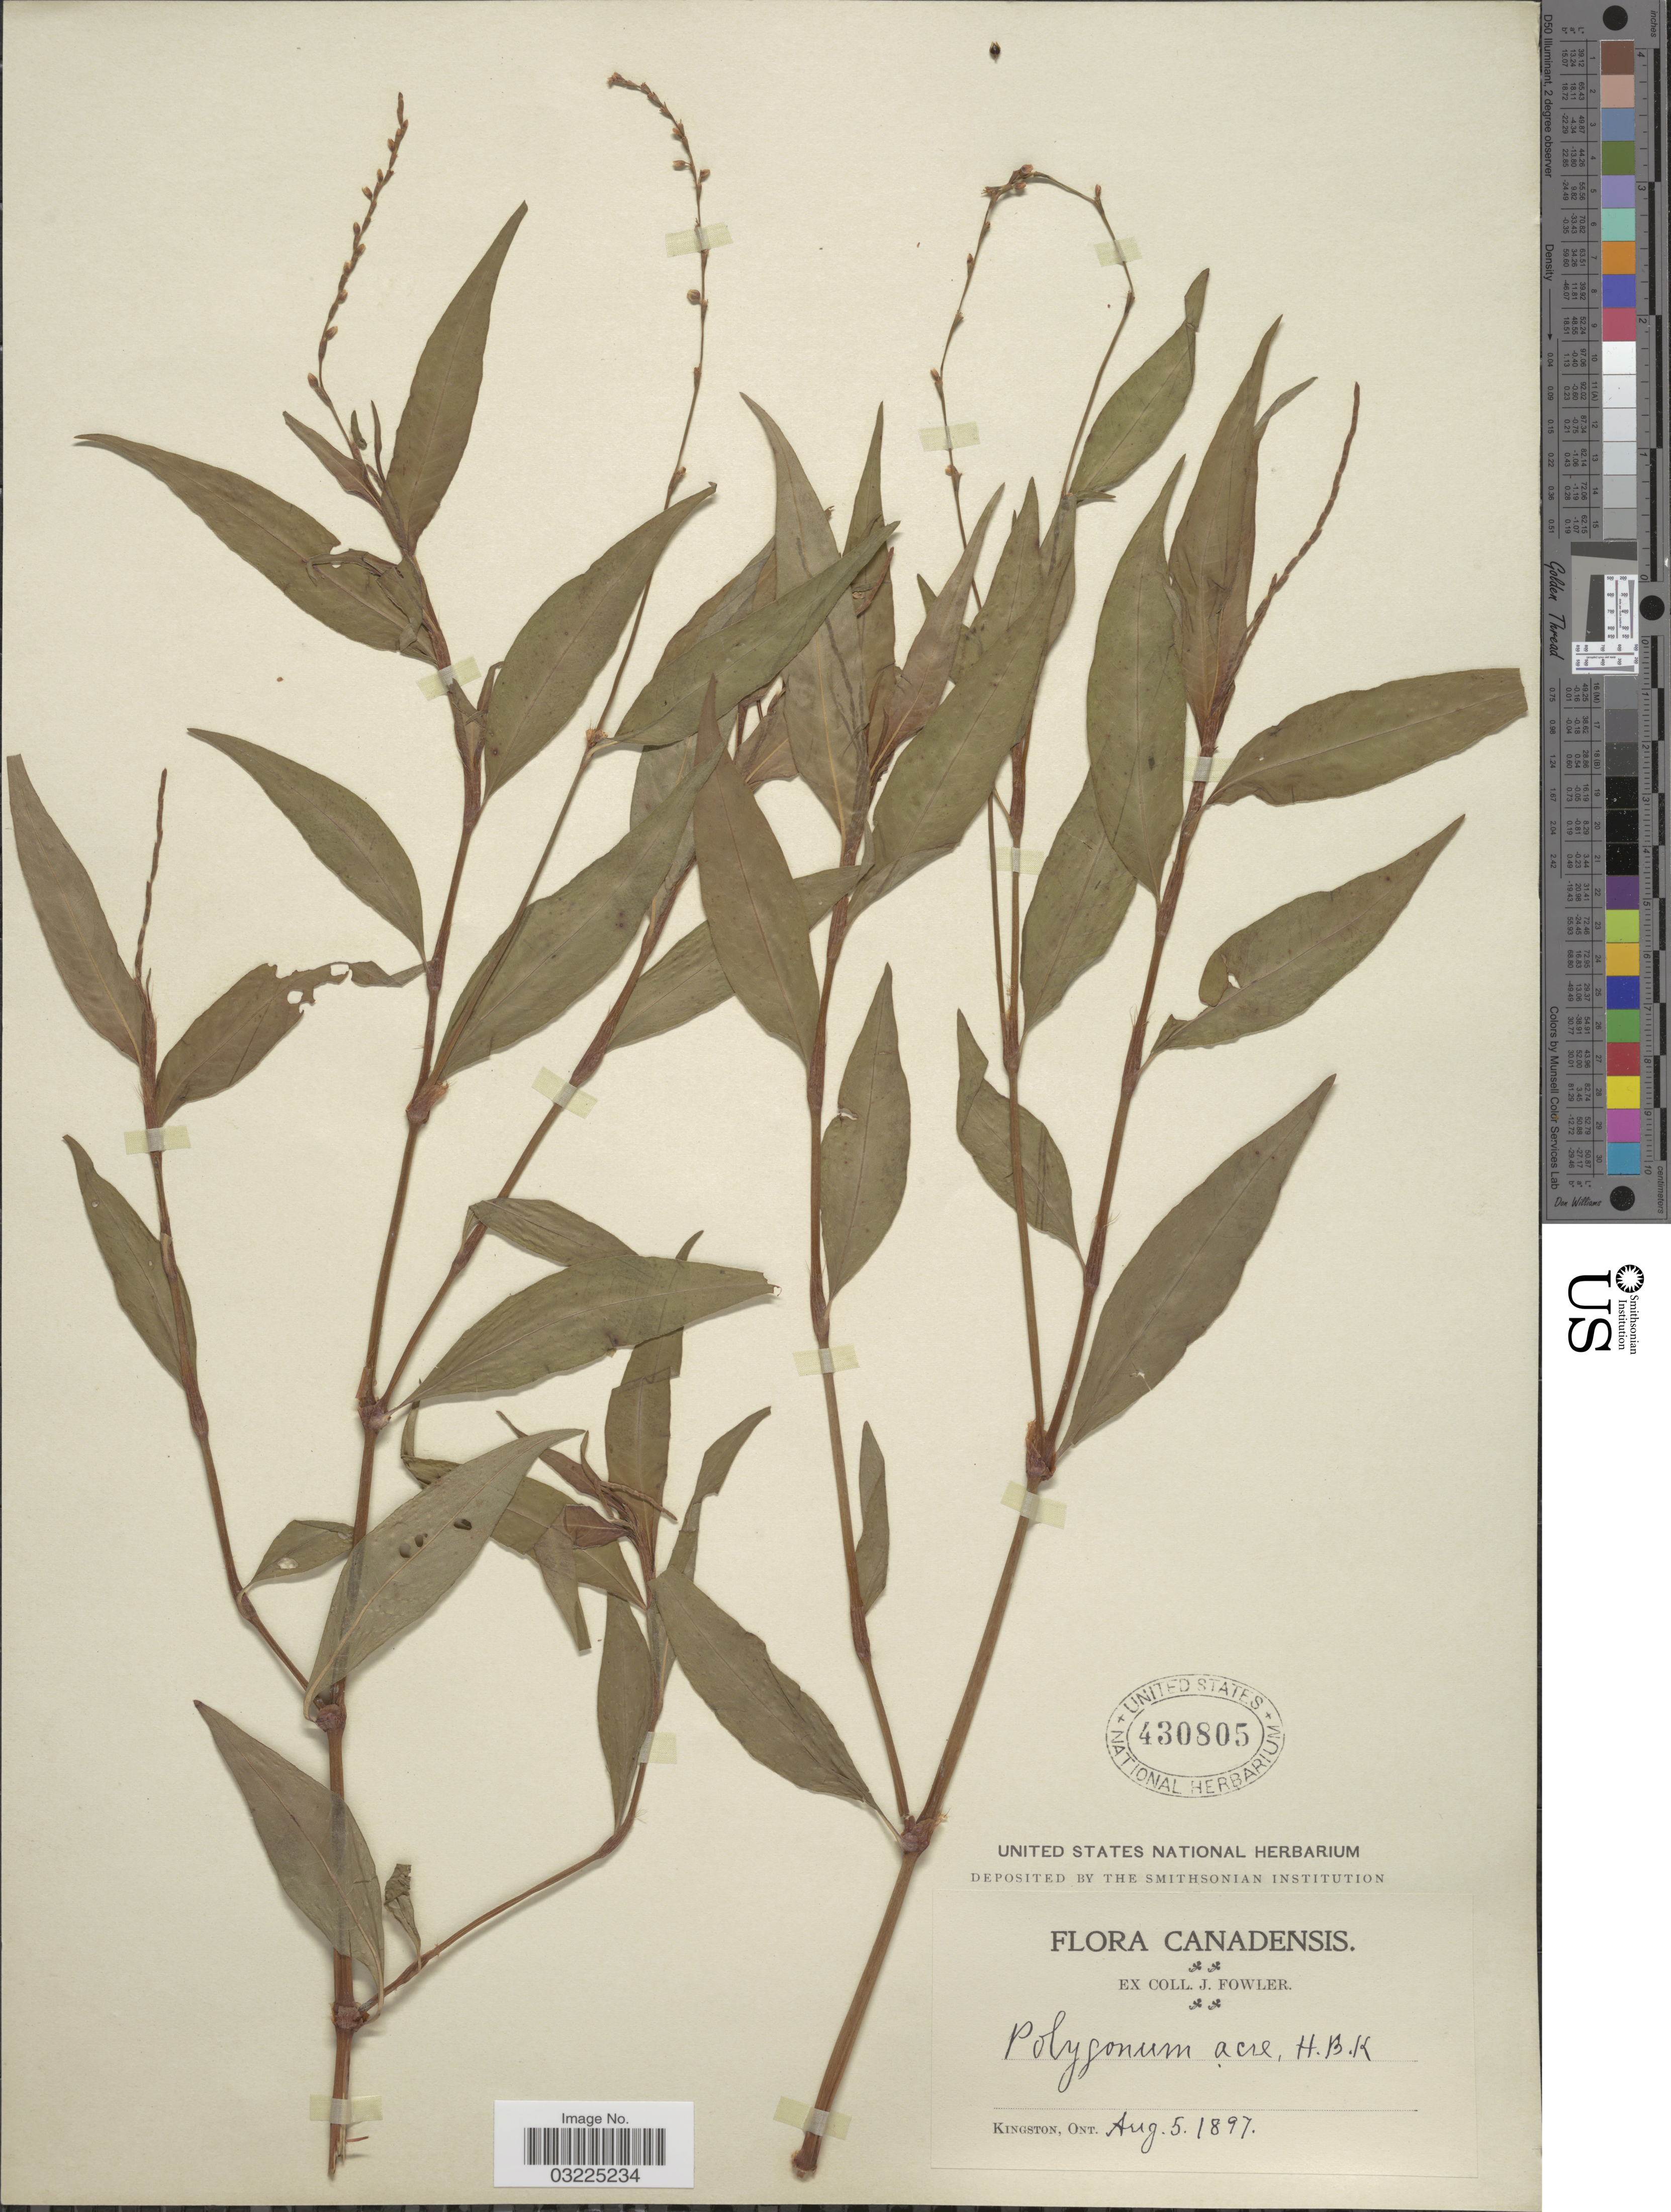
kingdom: Plantae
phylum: Tracheophyta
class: Magnoliopsida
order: Caryophyllales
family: Polygonaceae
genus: Persicaria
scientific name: Persicaria punctata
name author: (Elliott) Small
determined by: Atha, D. E.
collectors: J. Fowler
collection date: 1897-08-05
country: Canada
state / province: Ontario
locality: Kingston, Ont.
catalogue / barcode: US 430805